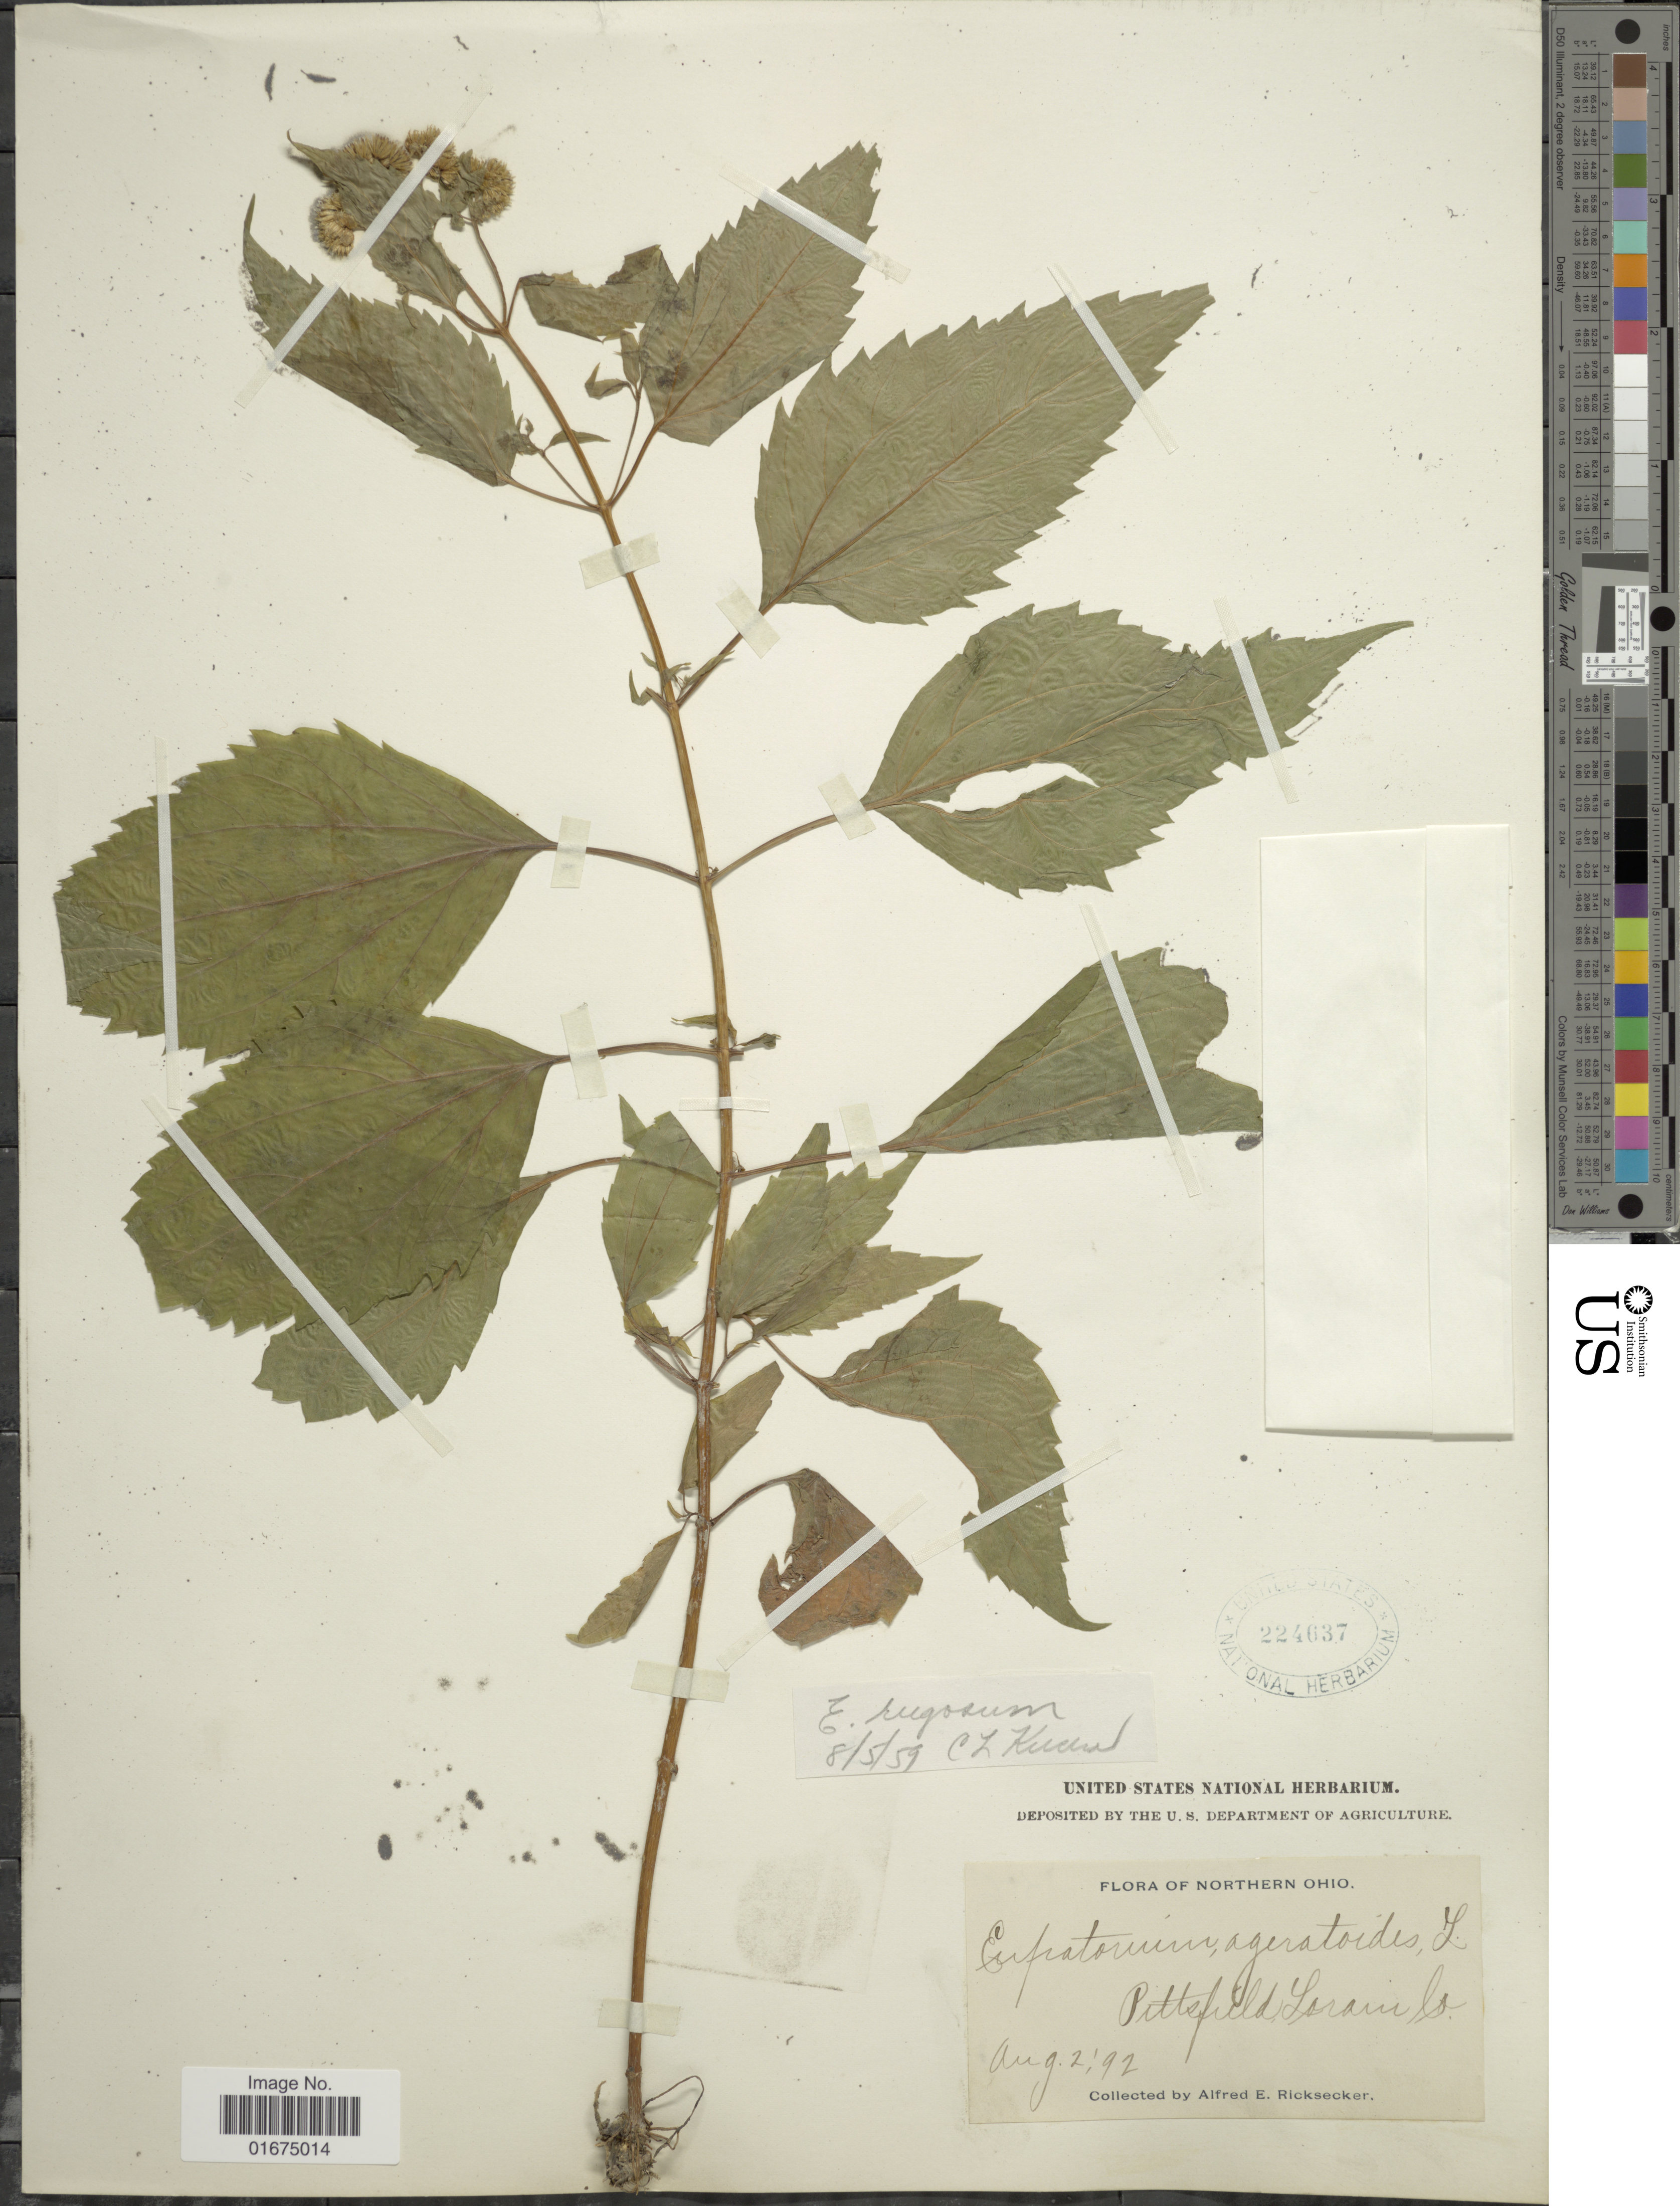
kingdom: Plantae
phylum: Tracheophyta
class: Magnoliopsida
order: Asterales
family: Asteraceae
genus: Ageratina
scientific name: Ageratina altissima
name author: (L.) R.M. King & H. Rob.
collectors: A. E. Ricksecker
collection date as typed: Transcribed d/m/y: 2/8/92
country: United States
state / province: Ohio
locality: Pittsfield Lorani C.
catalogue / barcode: US 224637